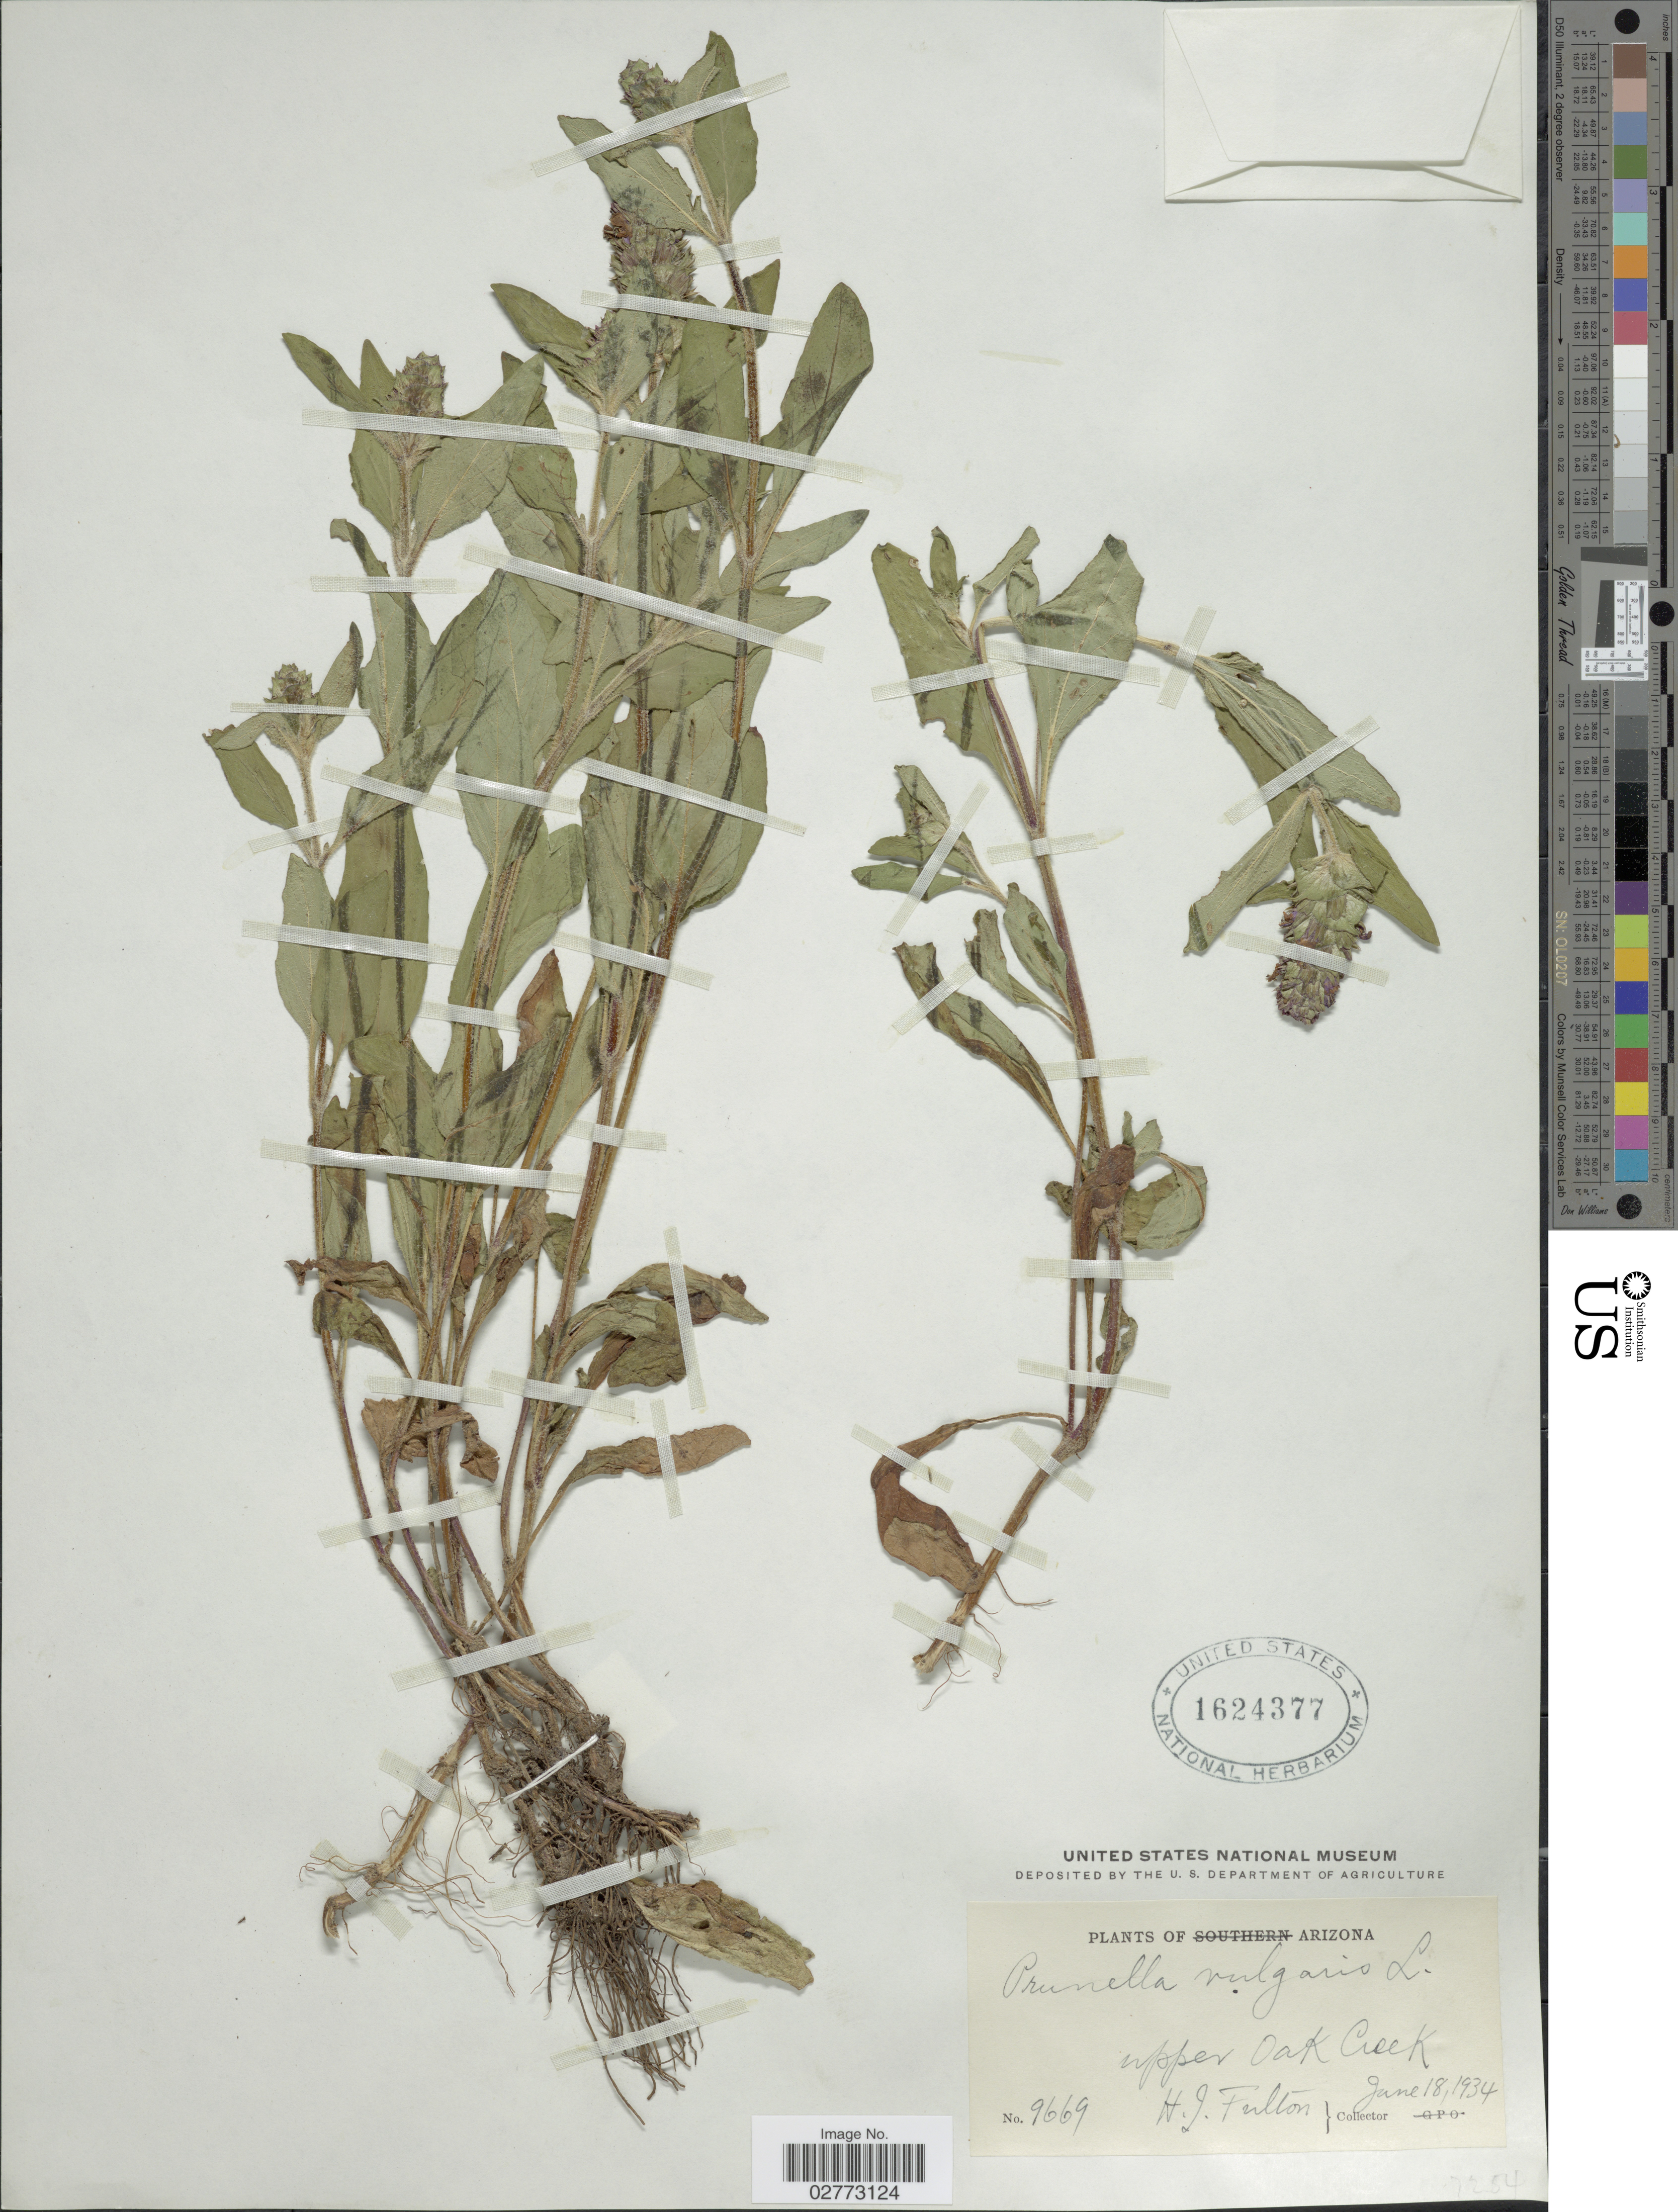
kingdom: Plantae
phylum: Tracheophyta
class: Magnoliopsida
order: Lamiales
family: Lamiaceae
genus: Prunella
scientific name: Prunella vulgaris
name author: L.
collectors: H. Fulton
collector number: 9669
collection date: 1934-06-18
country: United States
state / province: Arizona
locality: Upper Oak Creek.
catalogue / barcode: US 1624377